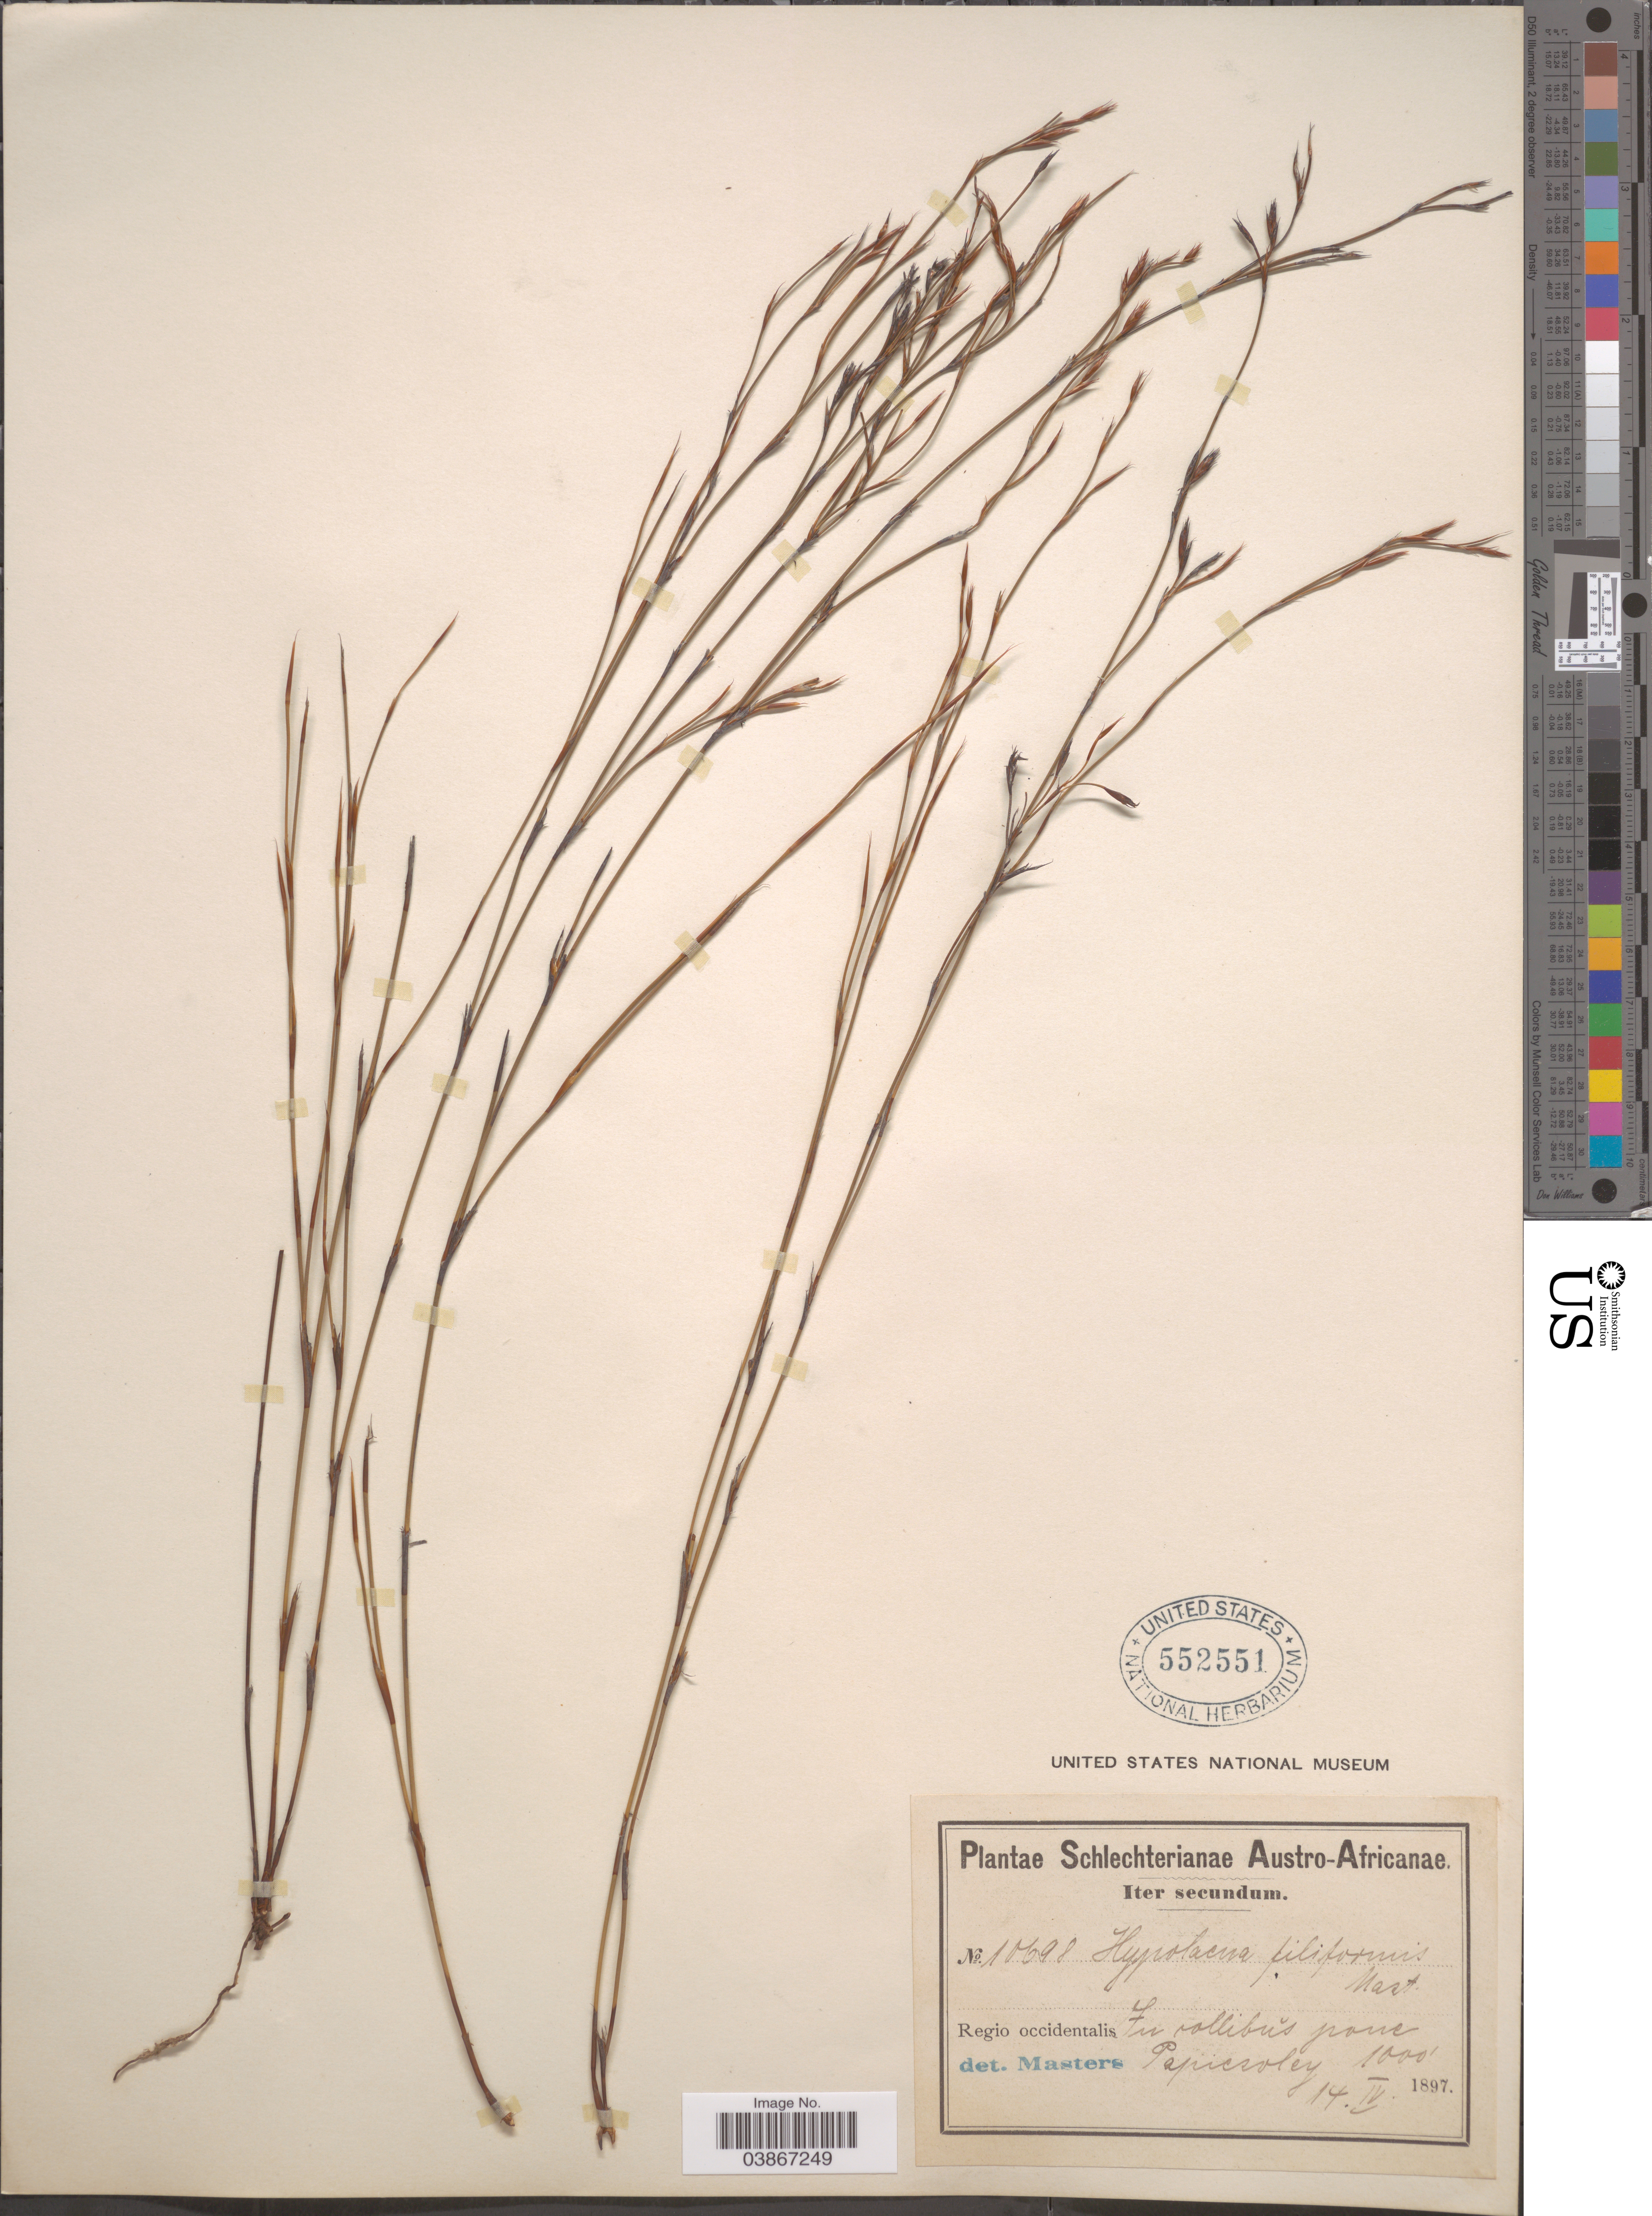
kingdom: Plantae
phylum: Tracheophyta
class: Liliopsida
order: Poales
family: Restionaceae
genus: Hypolaena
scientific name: Hypolaena filiformis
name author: Mast.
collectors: Schlechter, --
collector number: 10698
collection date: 1897-04-14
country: South Africa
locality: Austro-Africanae. Regio occidentalis: In collibus pone Papiesvley.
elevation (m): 305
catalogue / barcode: US 552551